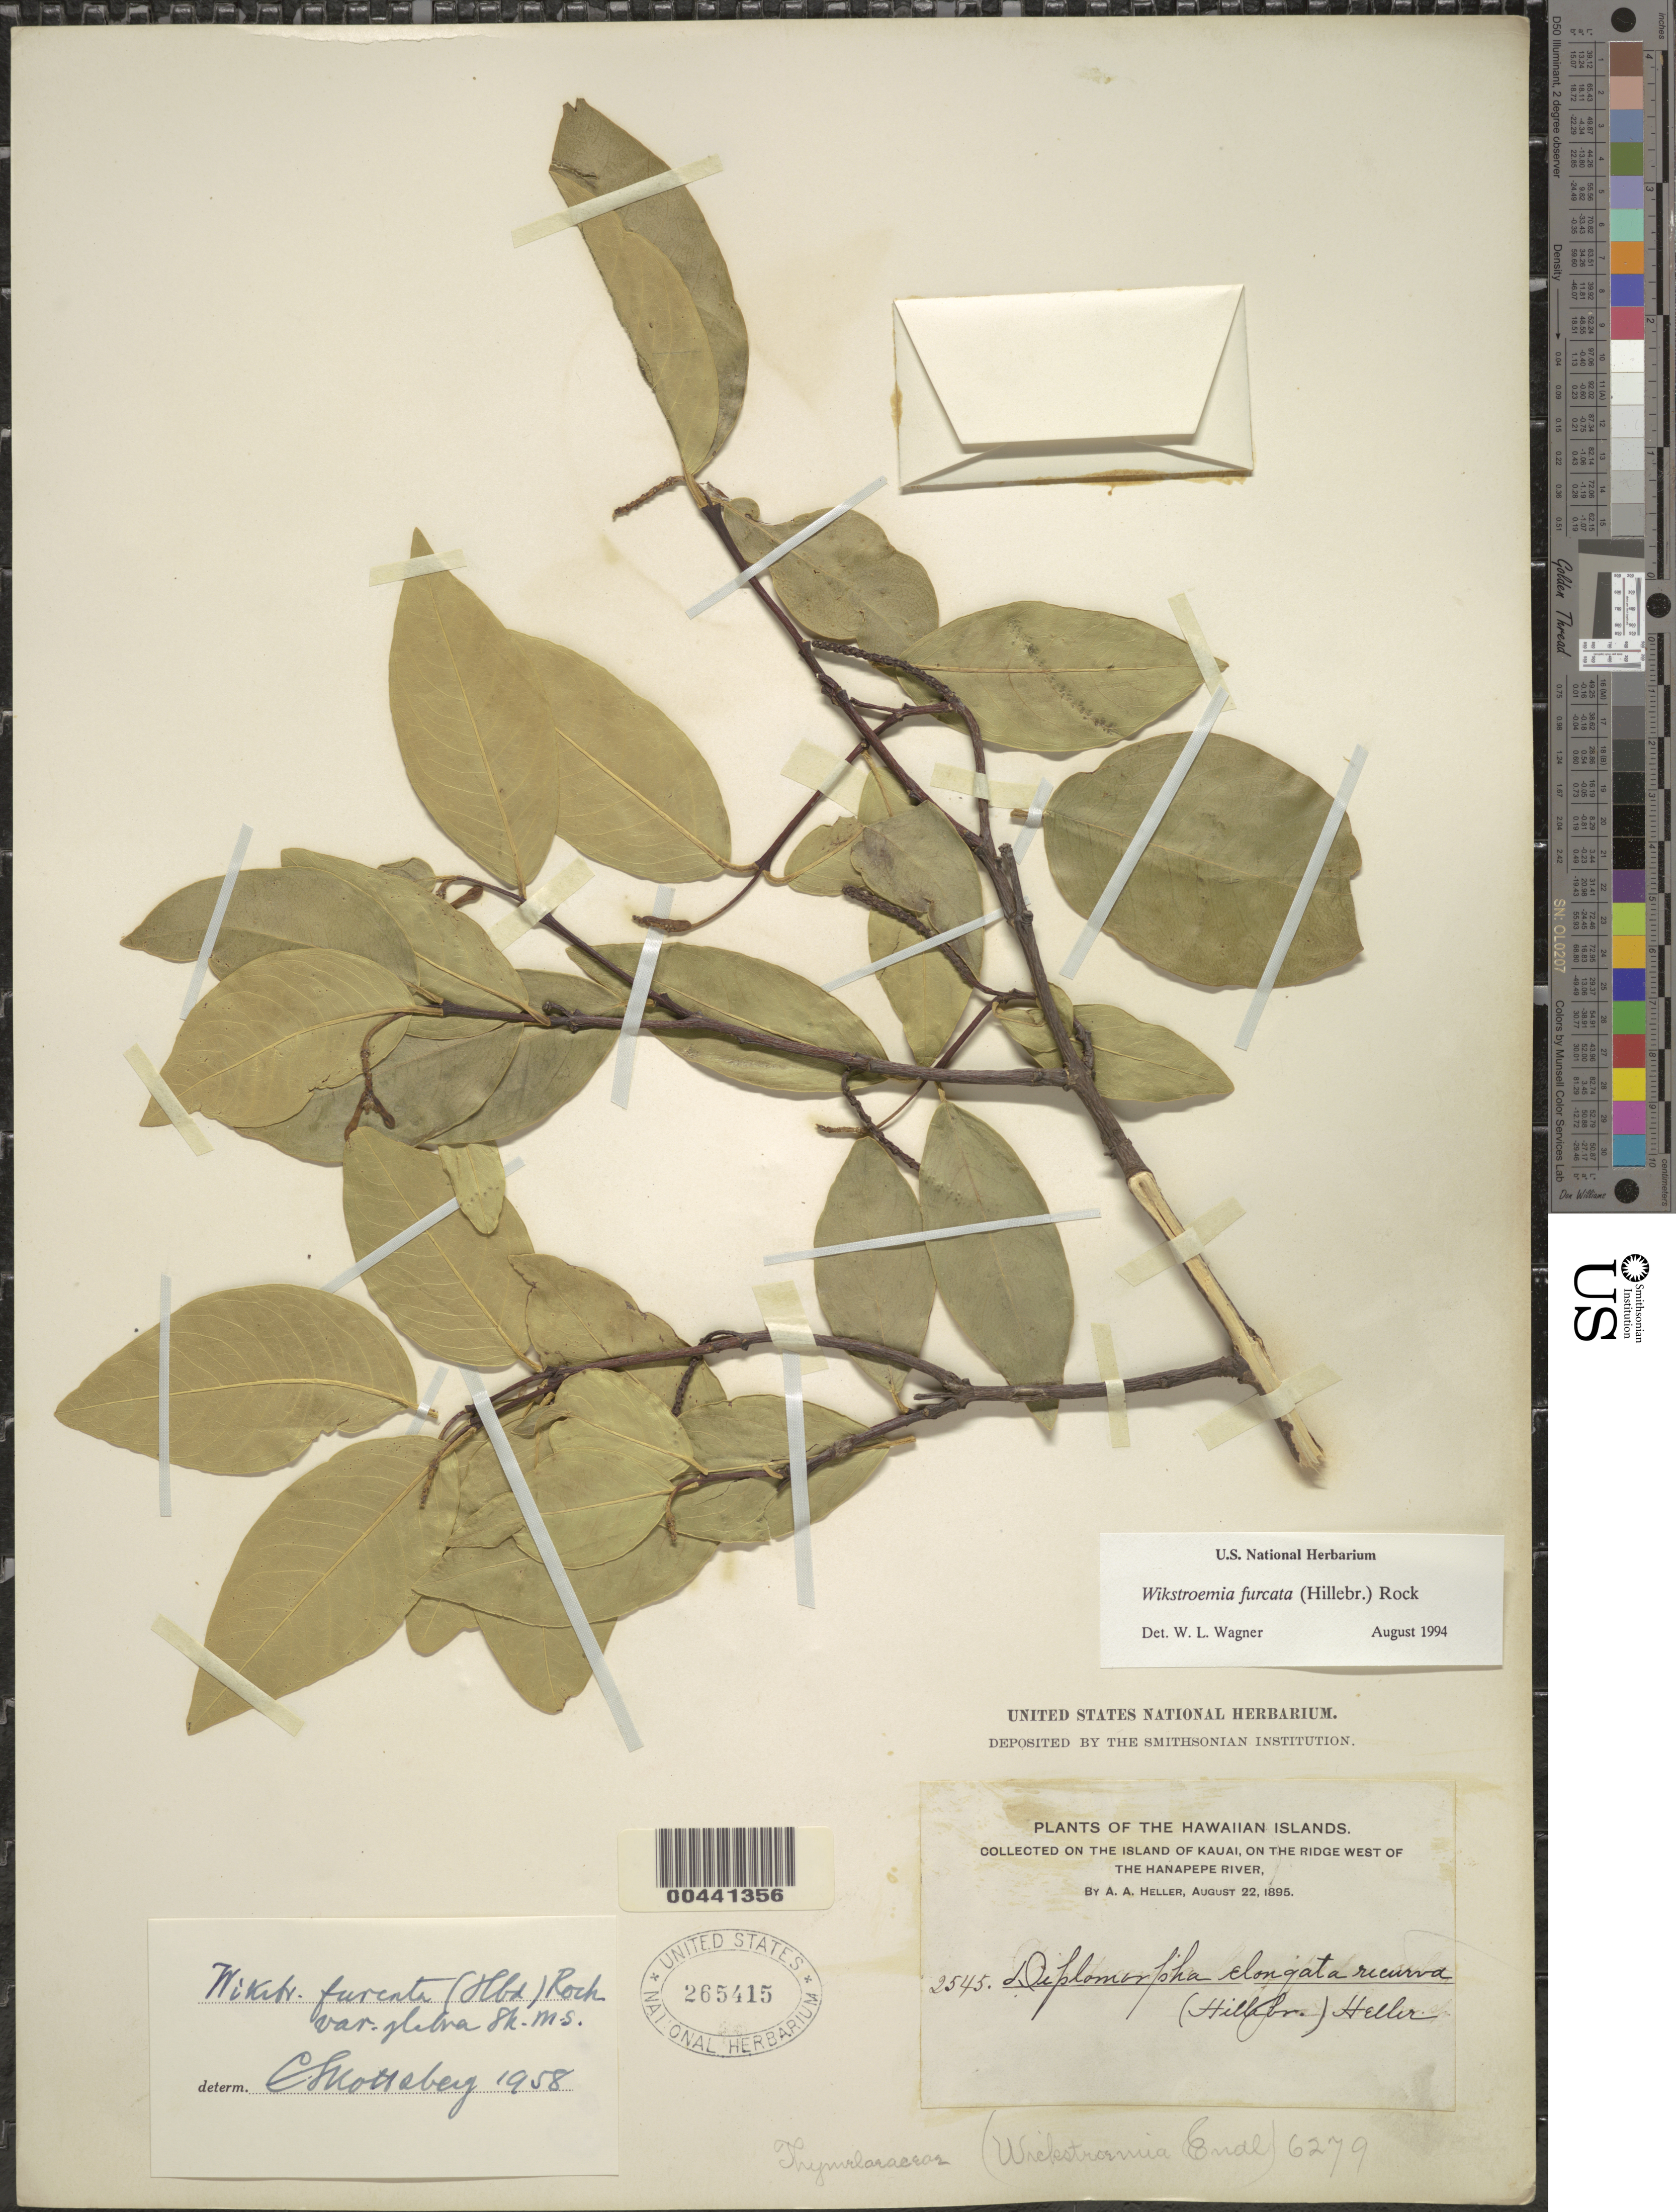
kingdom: Plantae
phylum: Tracheophyta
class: Magnoliopsida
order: Malvales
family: Thymelaeaceae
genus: Wikstroemia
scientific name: Wikstroemia furcata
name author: (Hildebr.) Rock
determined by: Wagner, W. L., (BOT), Smithsonian Institution - National Museum of Natural History (UNITED STATES)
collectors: A. A. Heller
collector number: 2545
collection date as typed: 22 Aug 1895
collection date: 1895-08-22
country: United States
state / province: Hawaii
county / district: Kauai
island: Kaua'i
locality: On the ridge W of the Hanapepe River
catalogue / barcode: US 265415